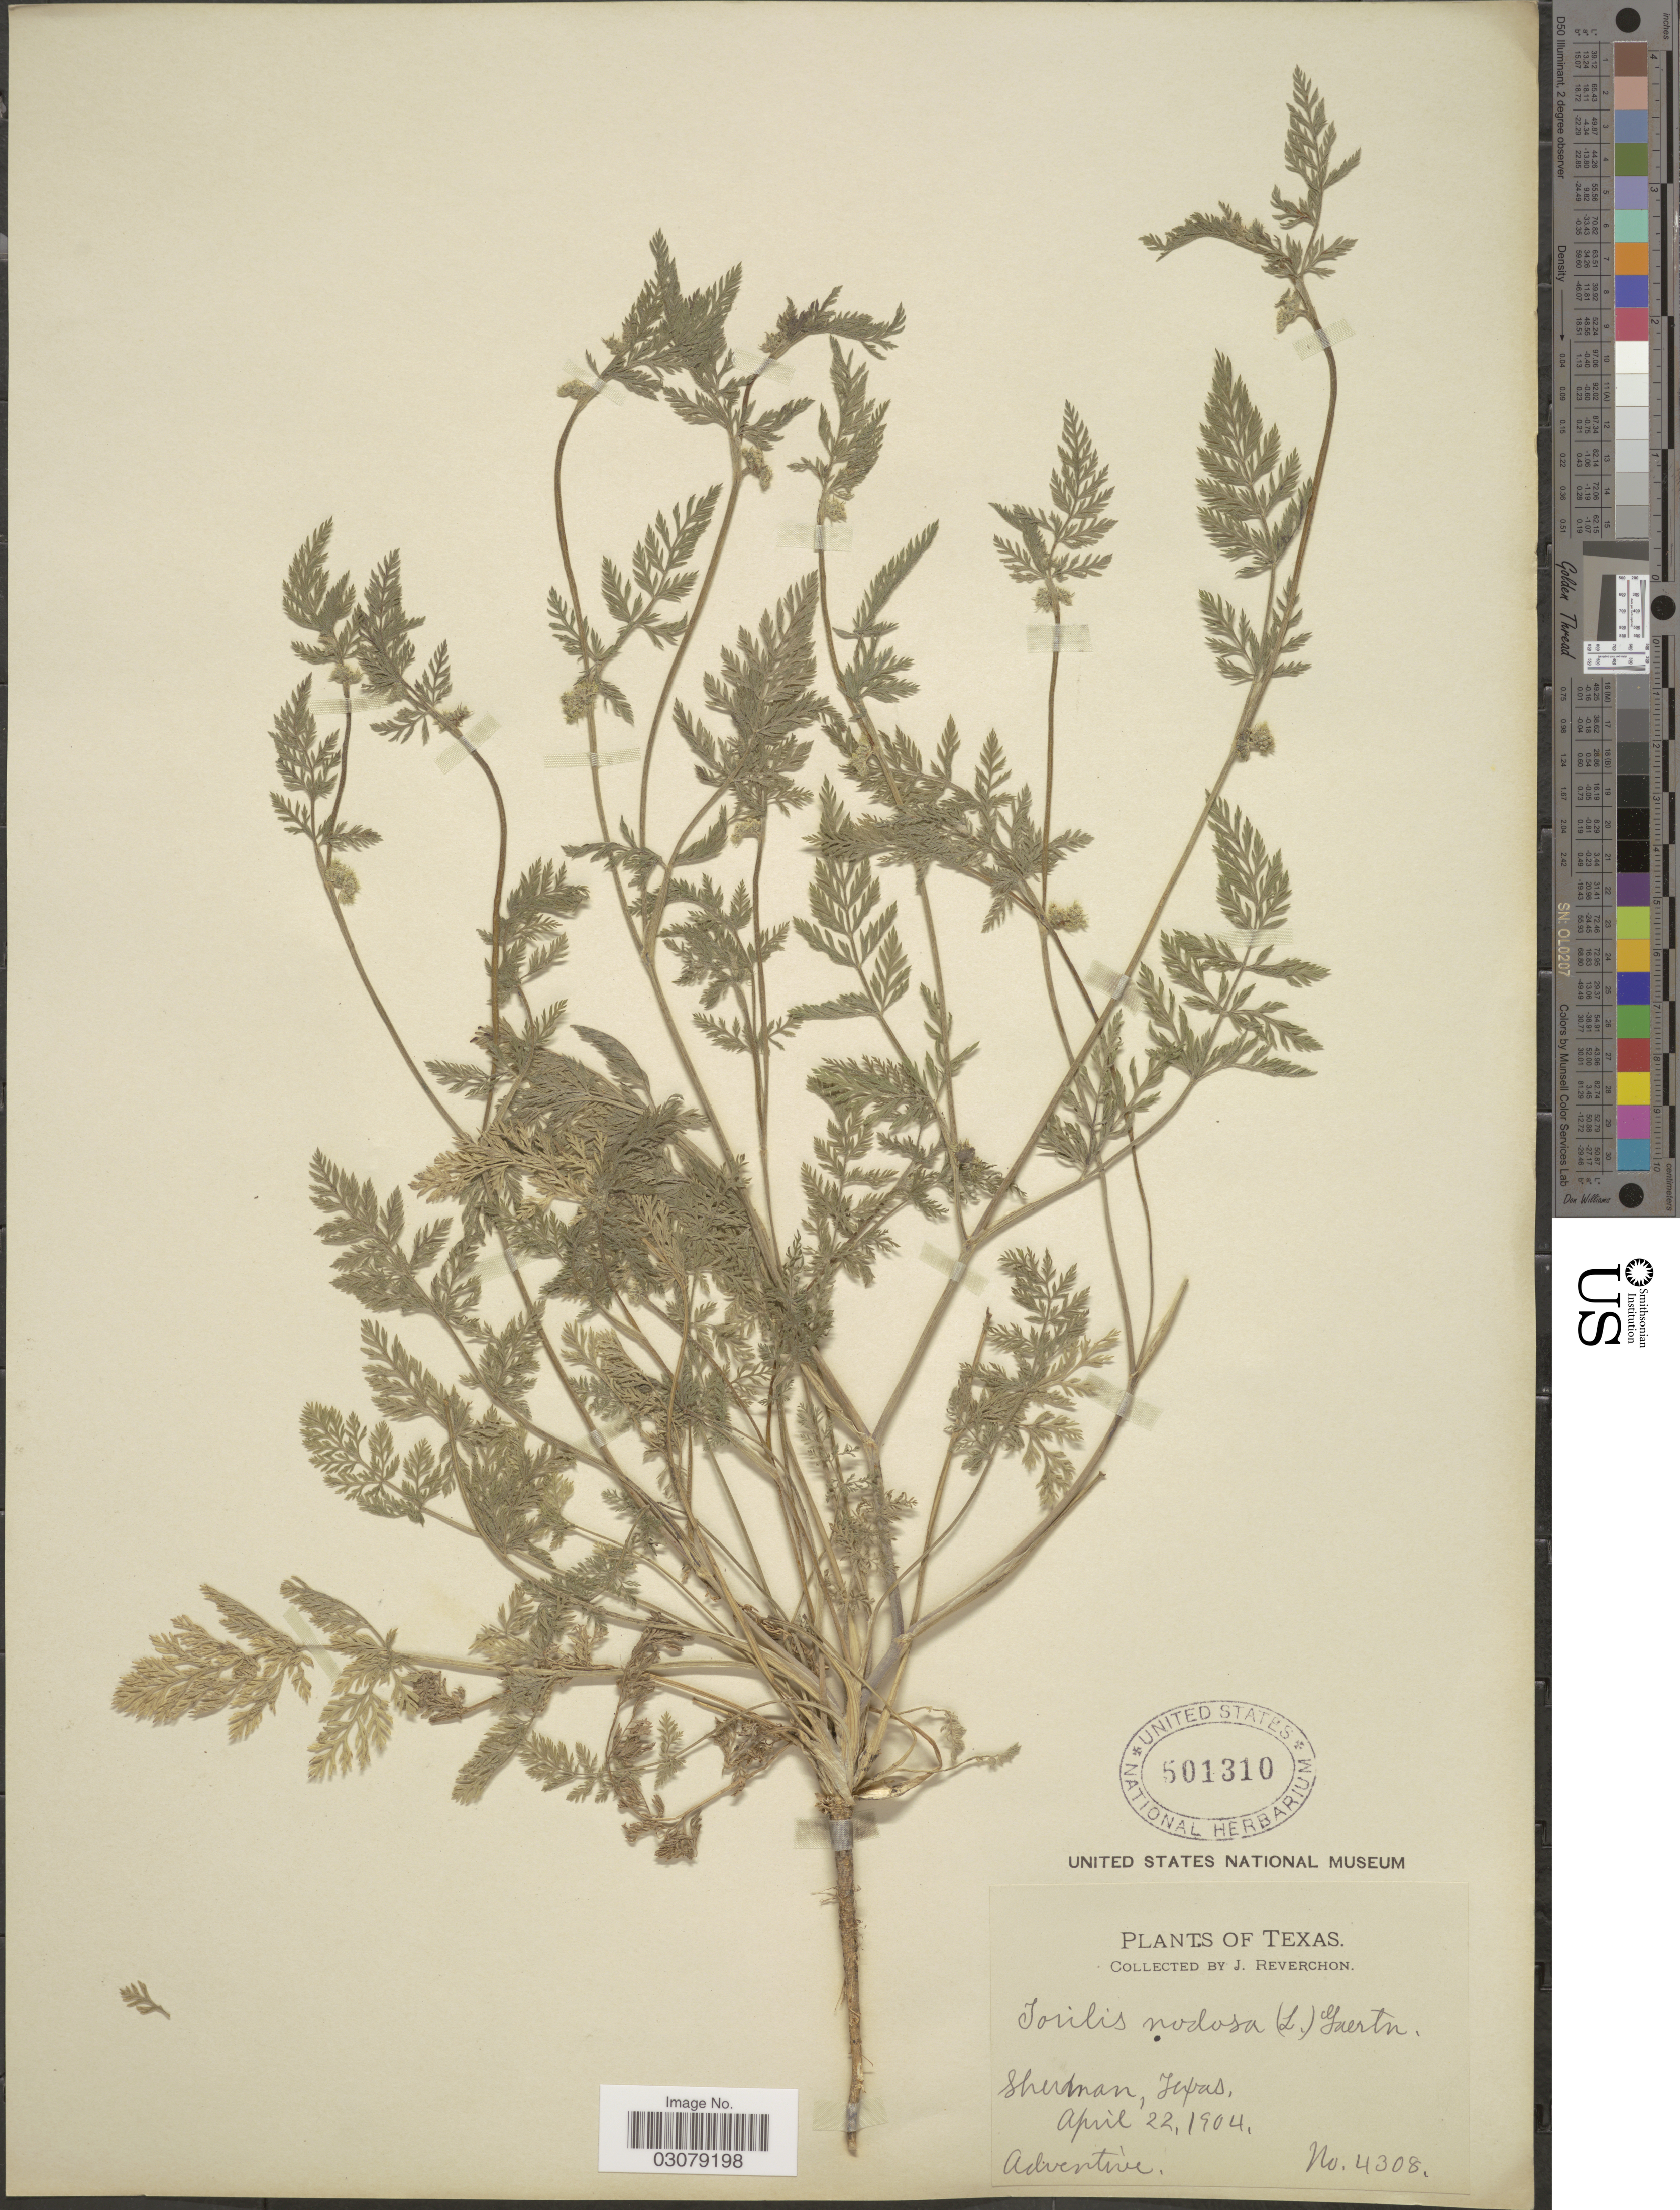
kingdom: Plantae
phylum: Tracheophyta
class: Magnoliopsida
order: Apiales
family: Apiaceae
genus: Torilis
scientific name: Torilis nodosa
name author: (L.) Gaertn.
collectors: J. Reverchon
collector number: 4308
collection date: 1904-04-22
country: United States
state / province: Texas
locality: Sherman.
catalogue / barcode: US 501310